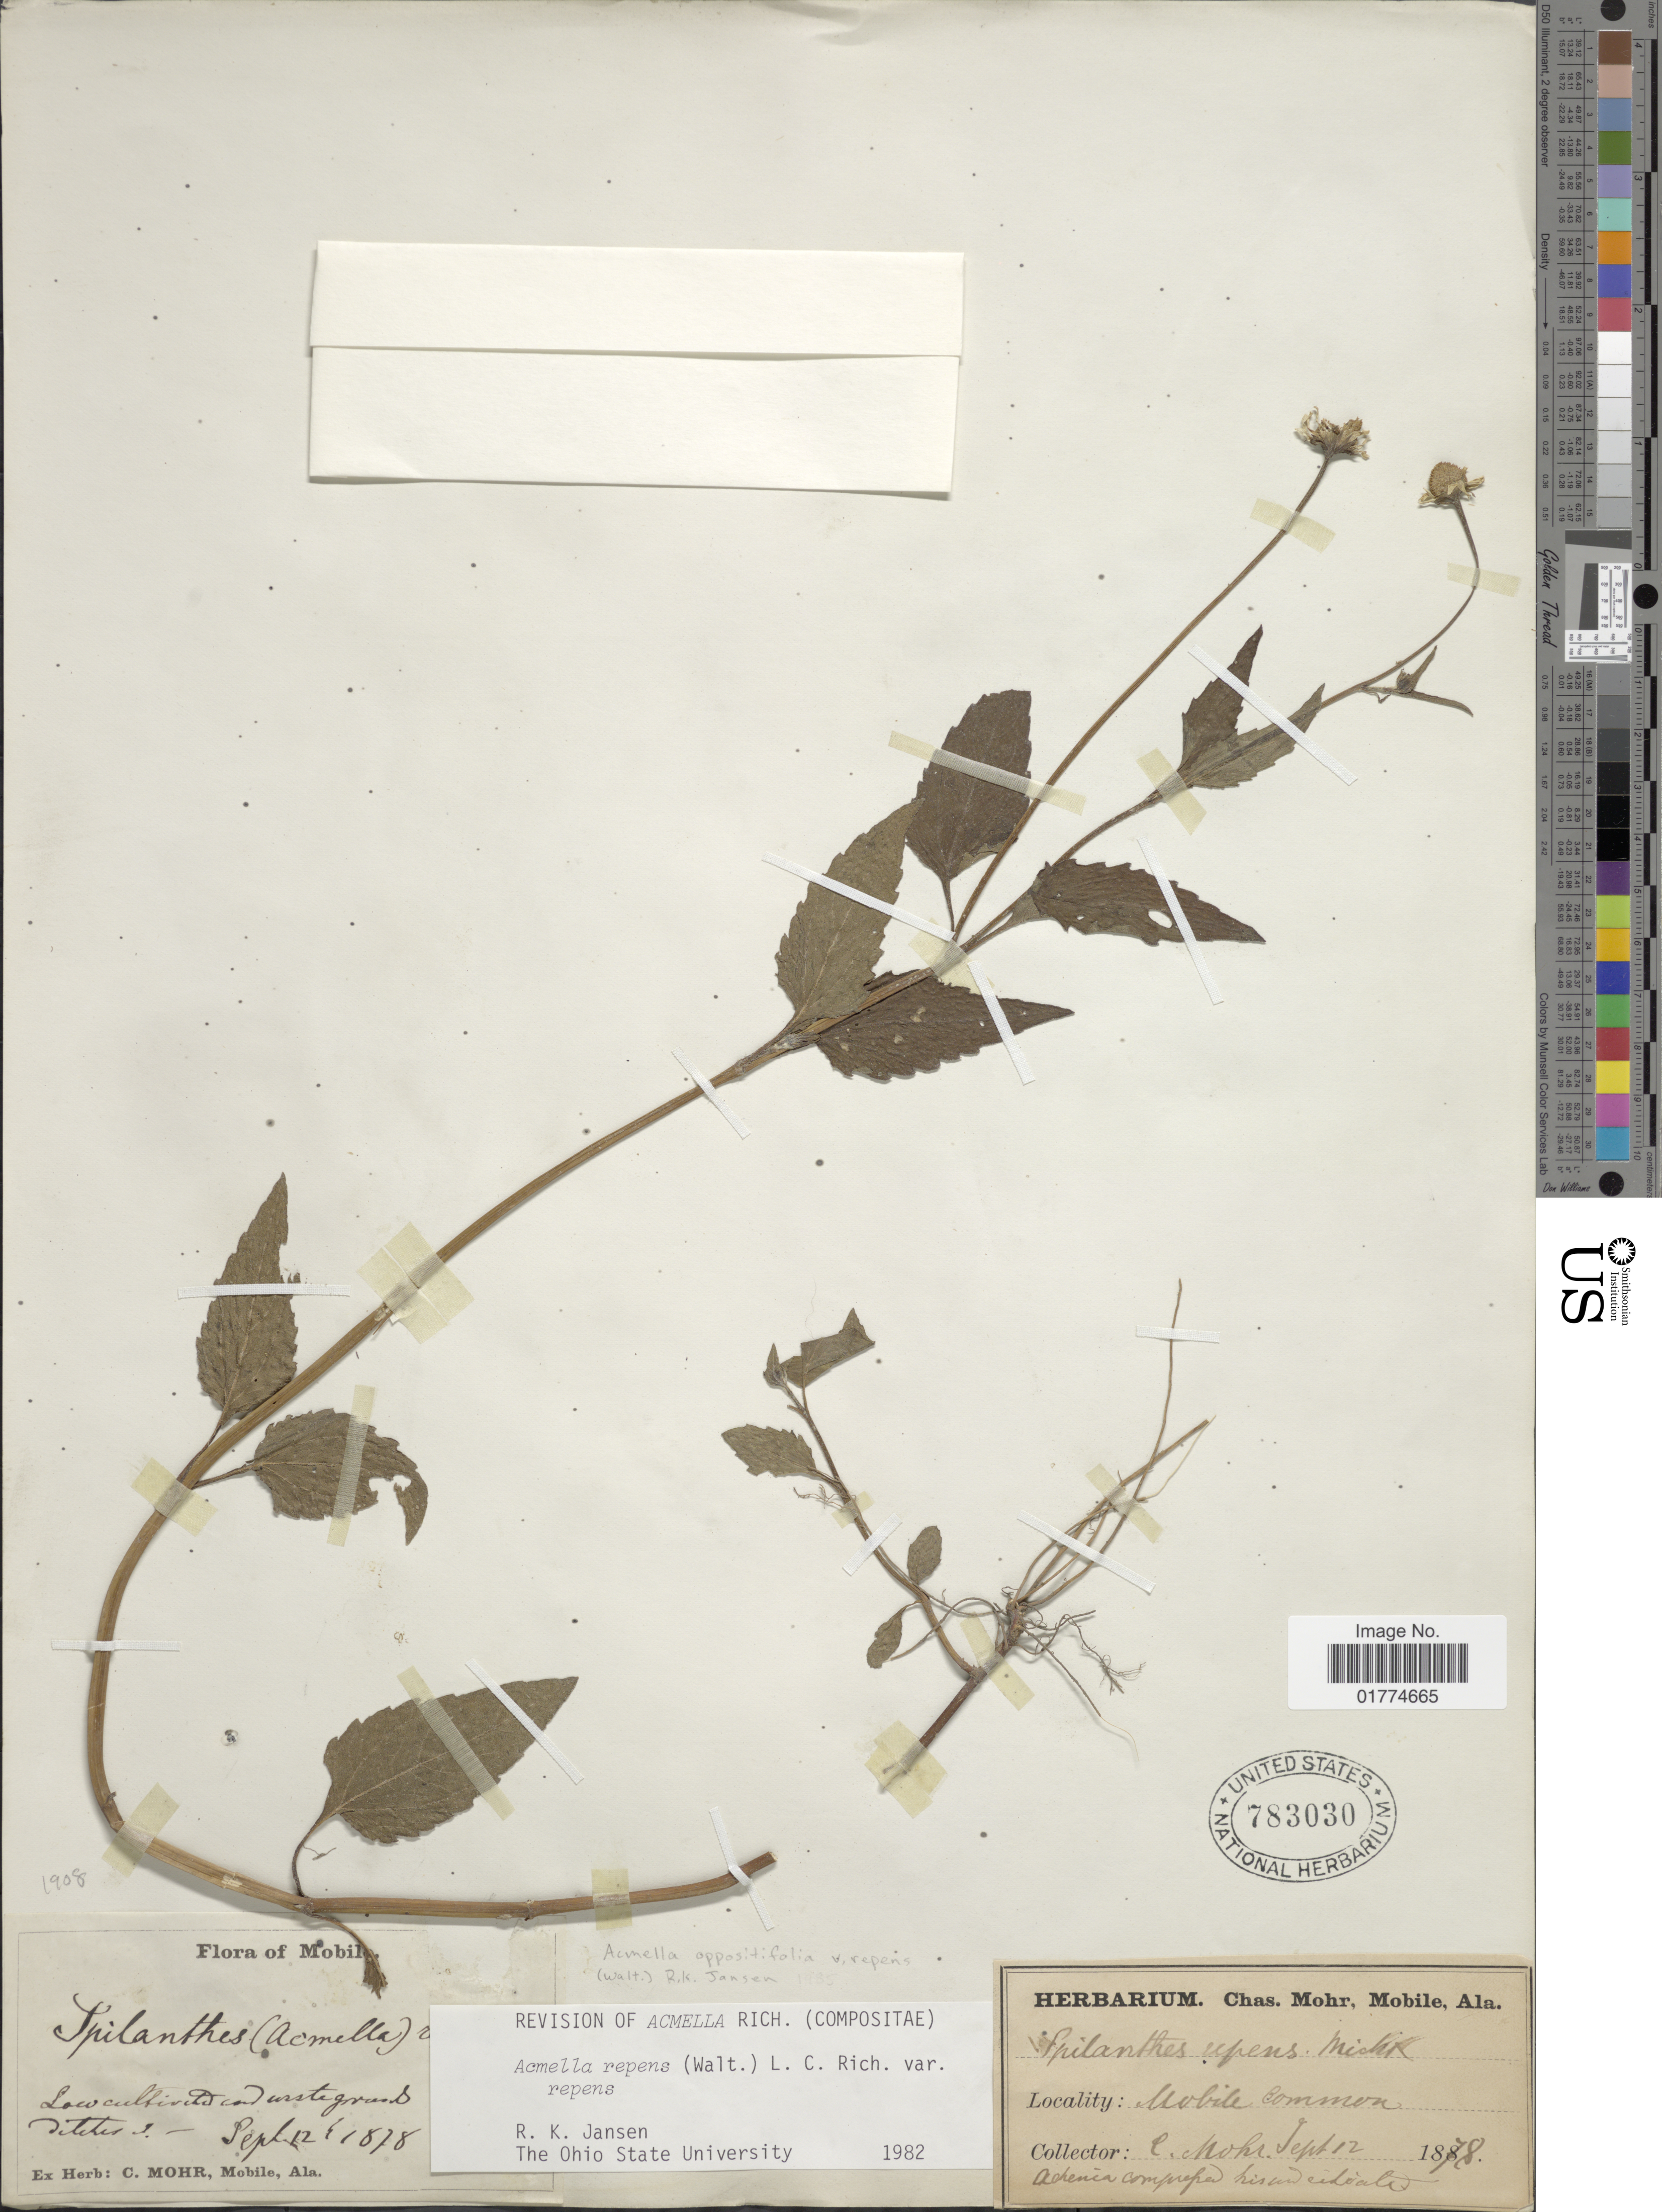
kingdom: Plantae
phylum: Tracheophyta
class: Magnoliopsida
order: Asterales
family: Asteraceae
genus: Acmella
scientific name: Acmella oppositifolia var. repens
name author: (Walter) R.K. Jansen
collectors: C. T. Mohr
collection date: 1878-09-12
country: United States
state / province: Alabama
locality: Mobile. Sitchers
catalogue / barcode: US 783030